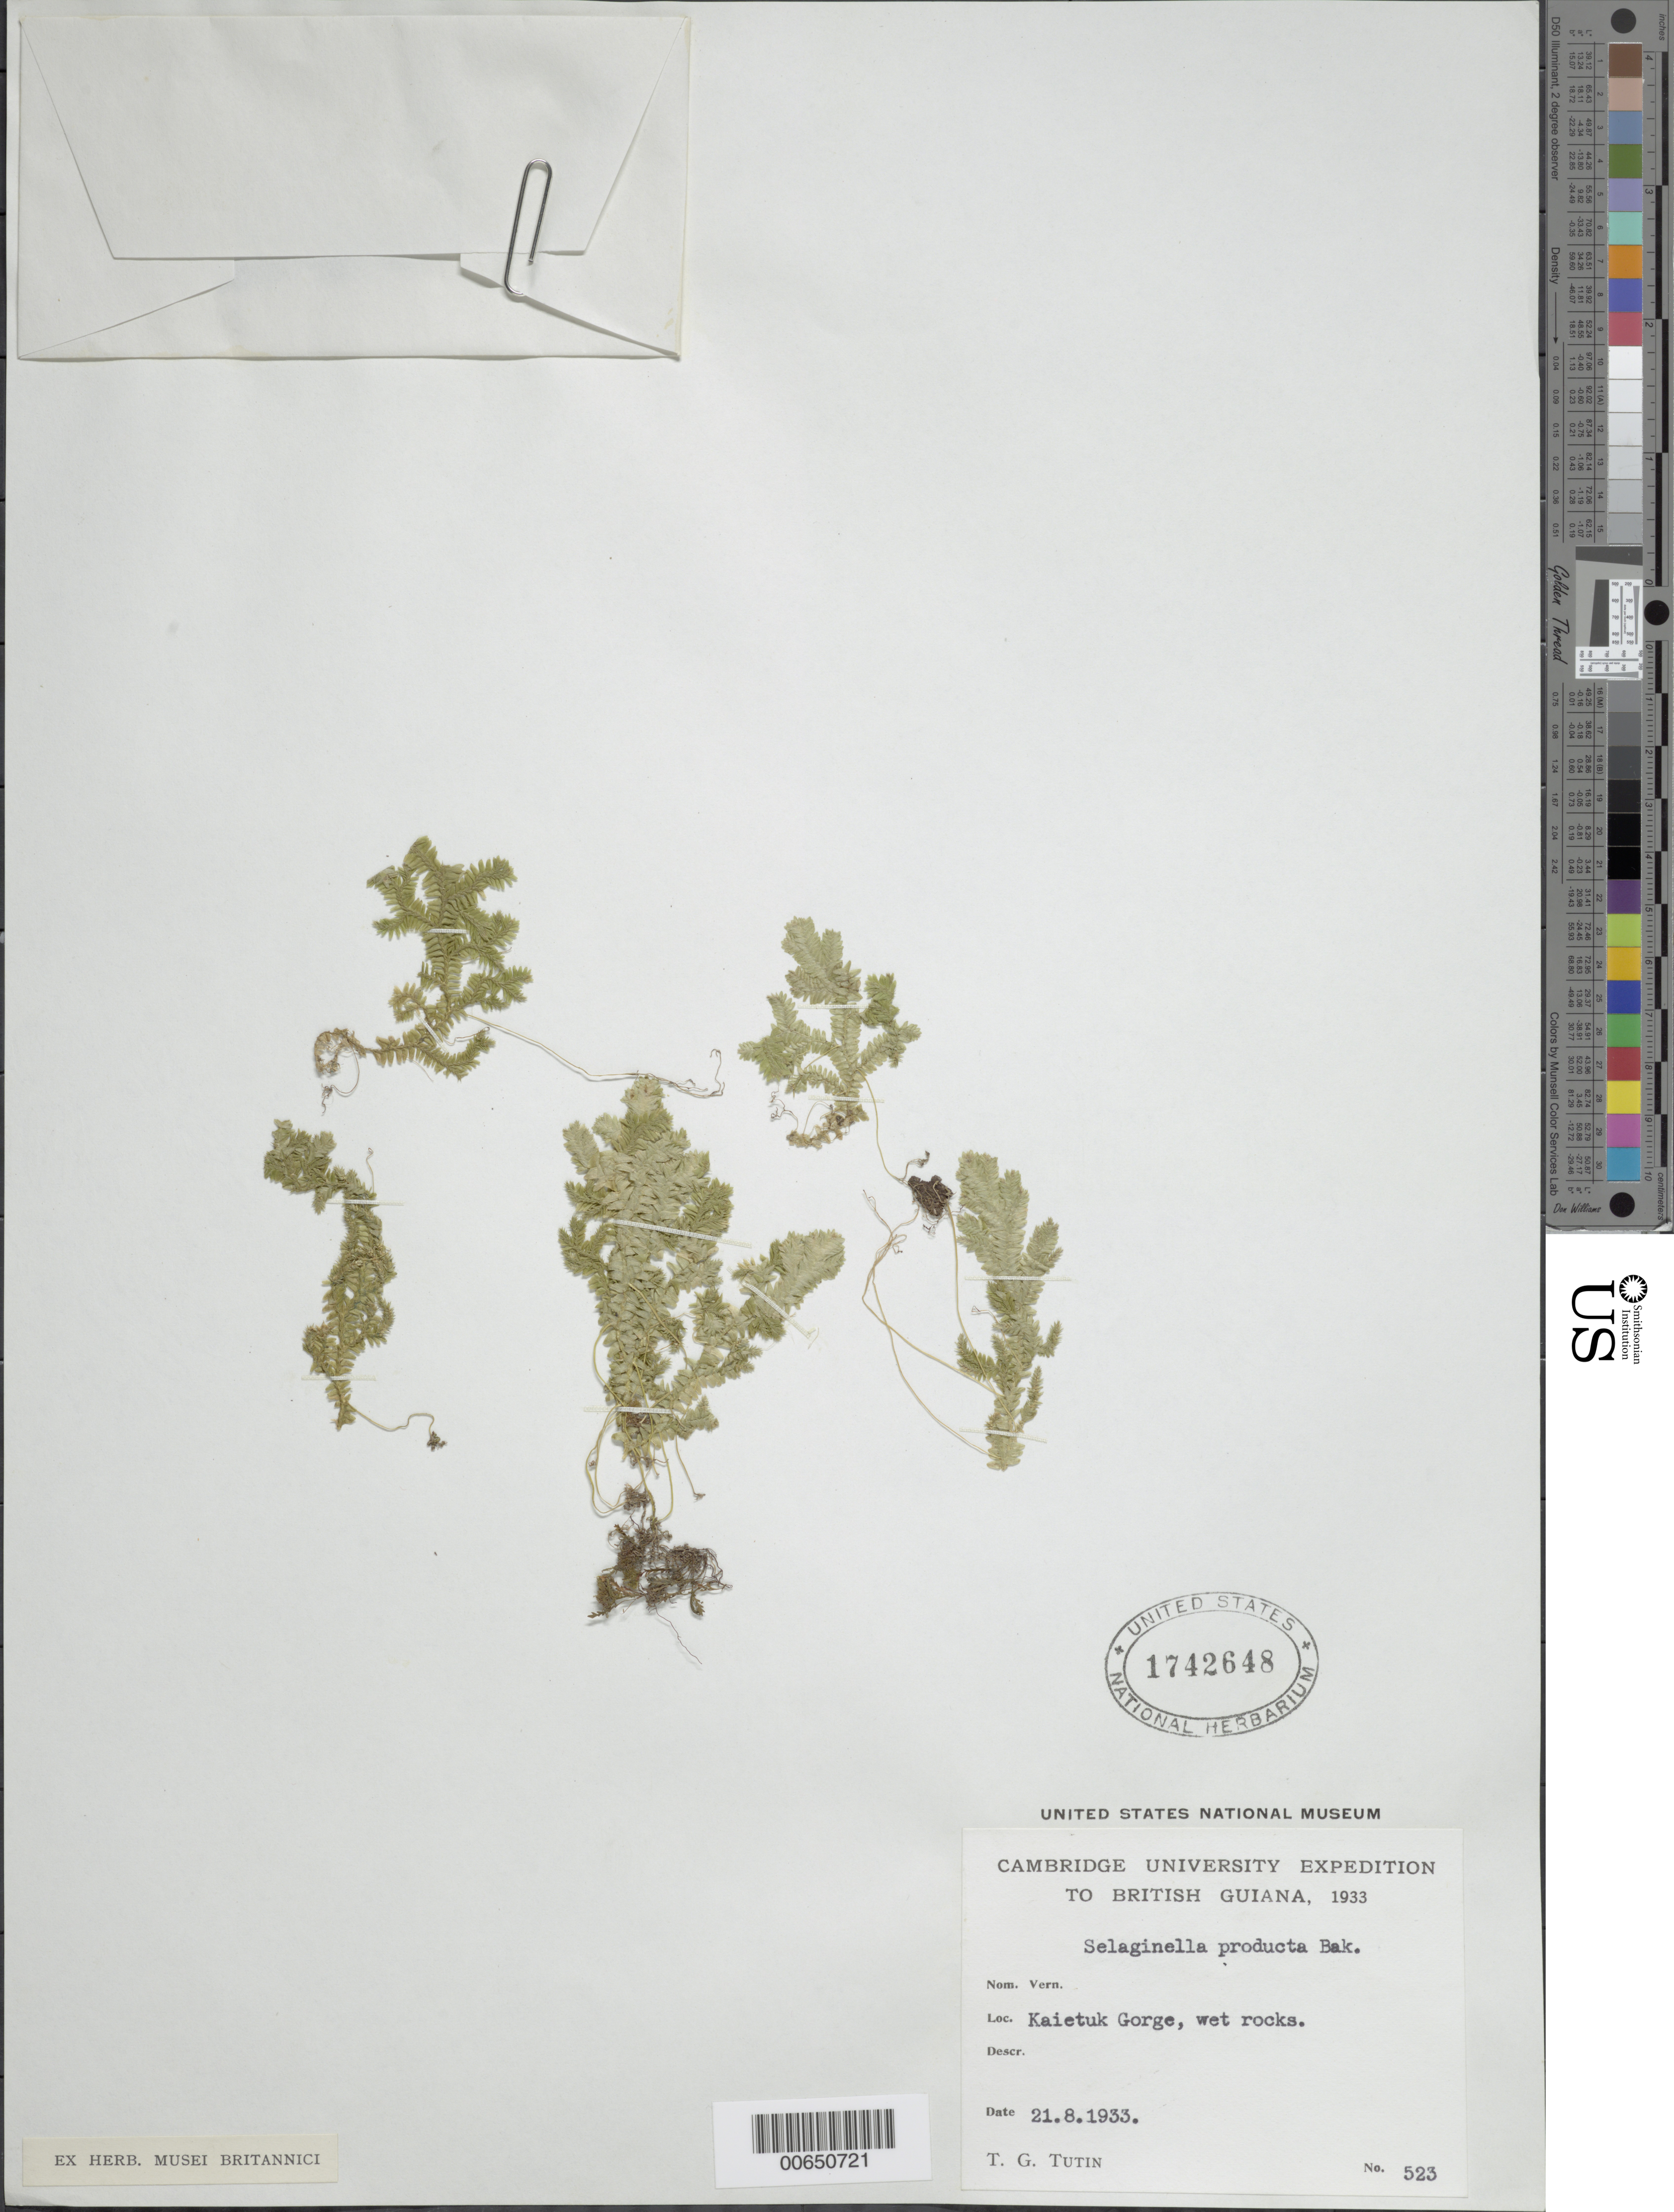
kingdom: Plantae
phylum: Tracheophyta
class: Lycopodiopsida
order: Selaginellales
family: Selaginellaceae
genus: Selaginella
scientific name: Selaginella producta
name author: Baker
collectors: T. G. Tutin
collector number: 523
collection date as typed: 21-Aug-33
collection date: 1933-08-21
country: Guyana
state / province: Potaro-Siparuni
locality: Kaietuk [Kaieteur] Gorge, 0.5 mi. below Falls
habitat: Wet rocks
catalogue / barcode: US 1742648